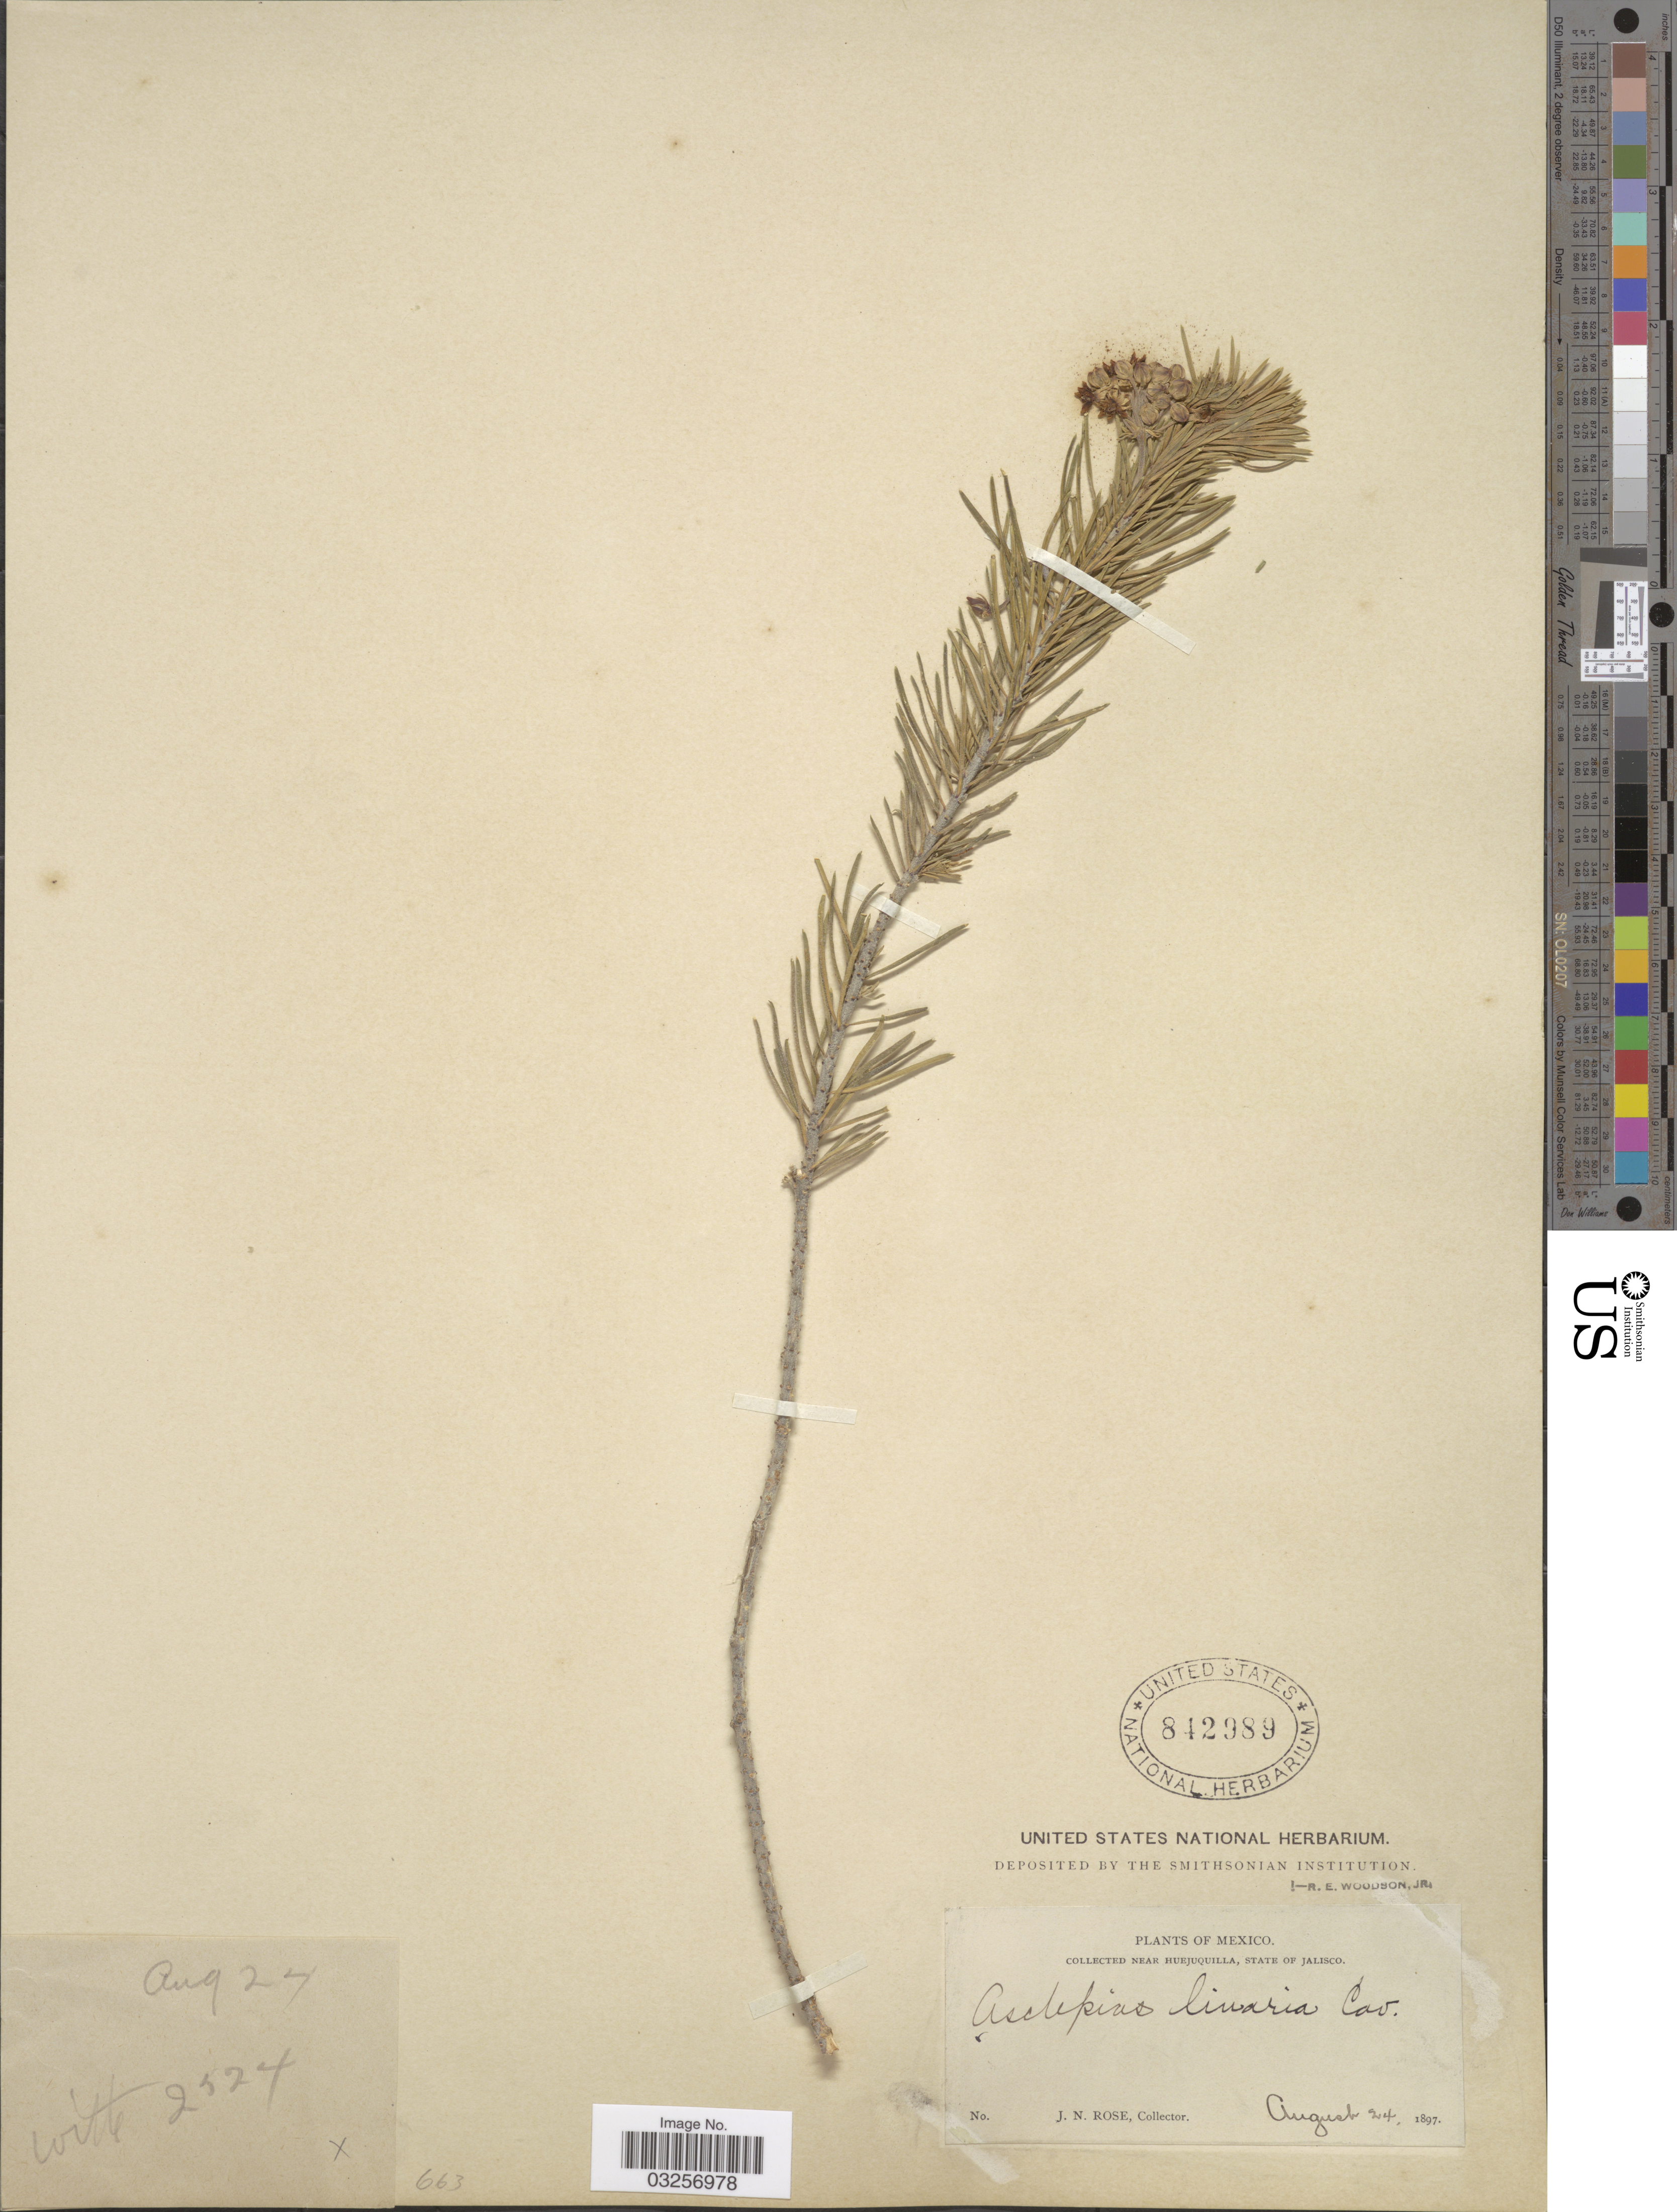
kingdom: Plantae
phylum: Tracheophyta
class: Magnoliopsida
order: Gentianales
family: Apocynaceae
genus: Asclepias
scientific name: Asclepias linaria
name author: Cav.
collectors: J. N. Rose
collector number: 2524?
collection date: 1897-08-24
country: Mexico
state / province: Jalisco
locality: Near Huejuquilla.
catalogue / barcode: US 842989